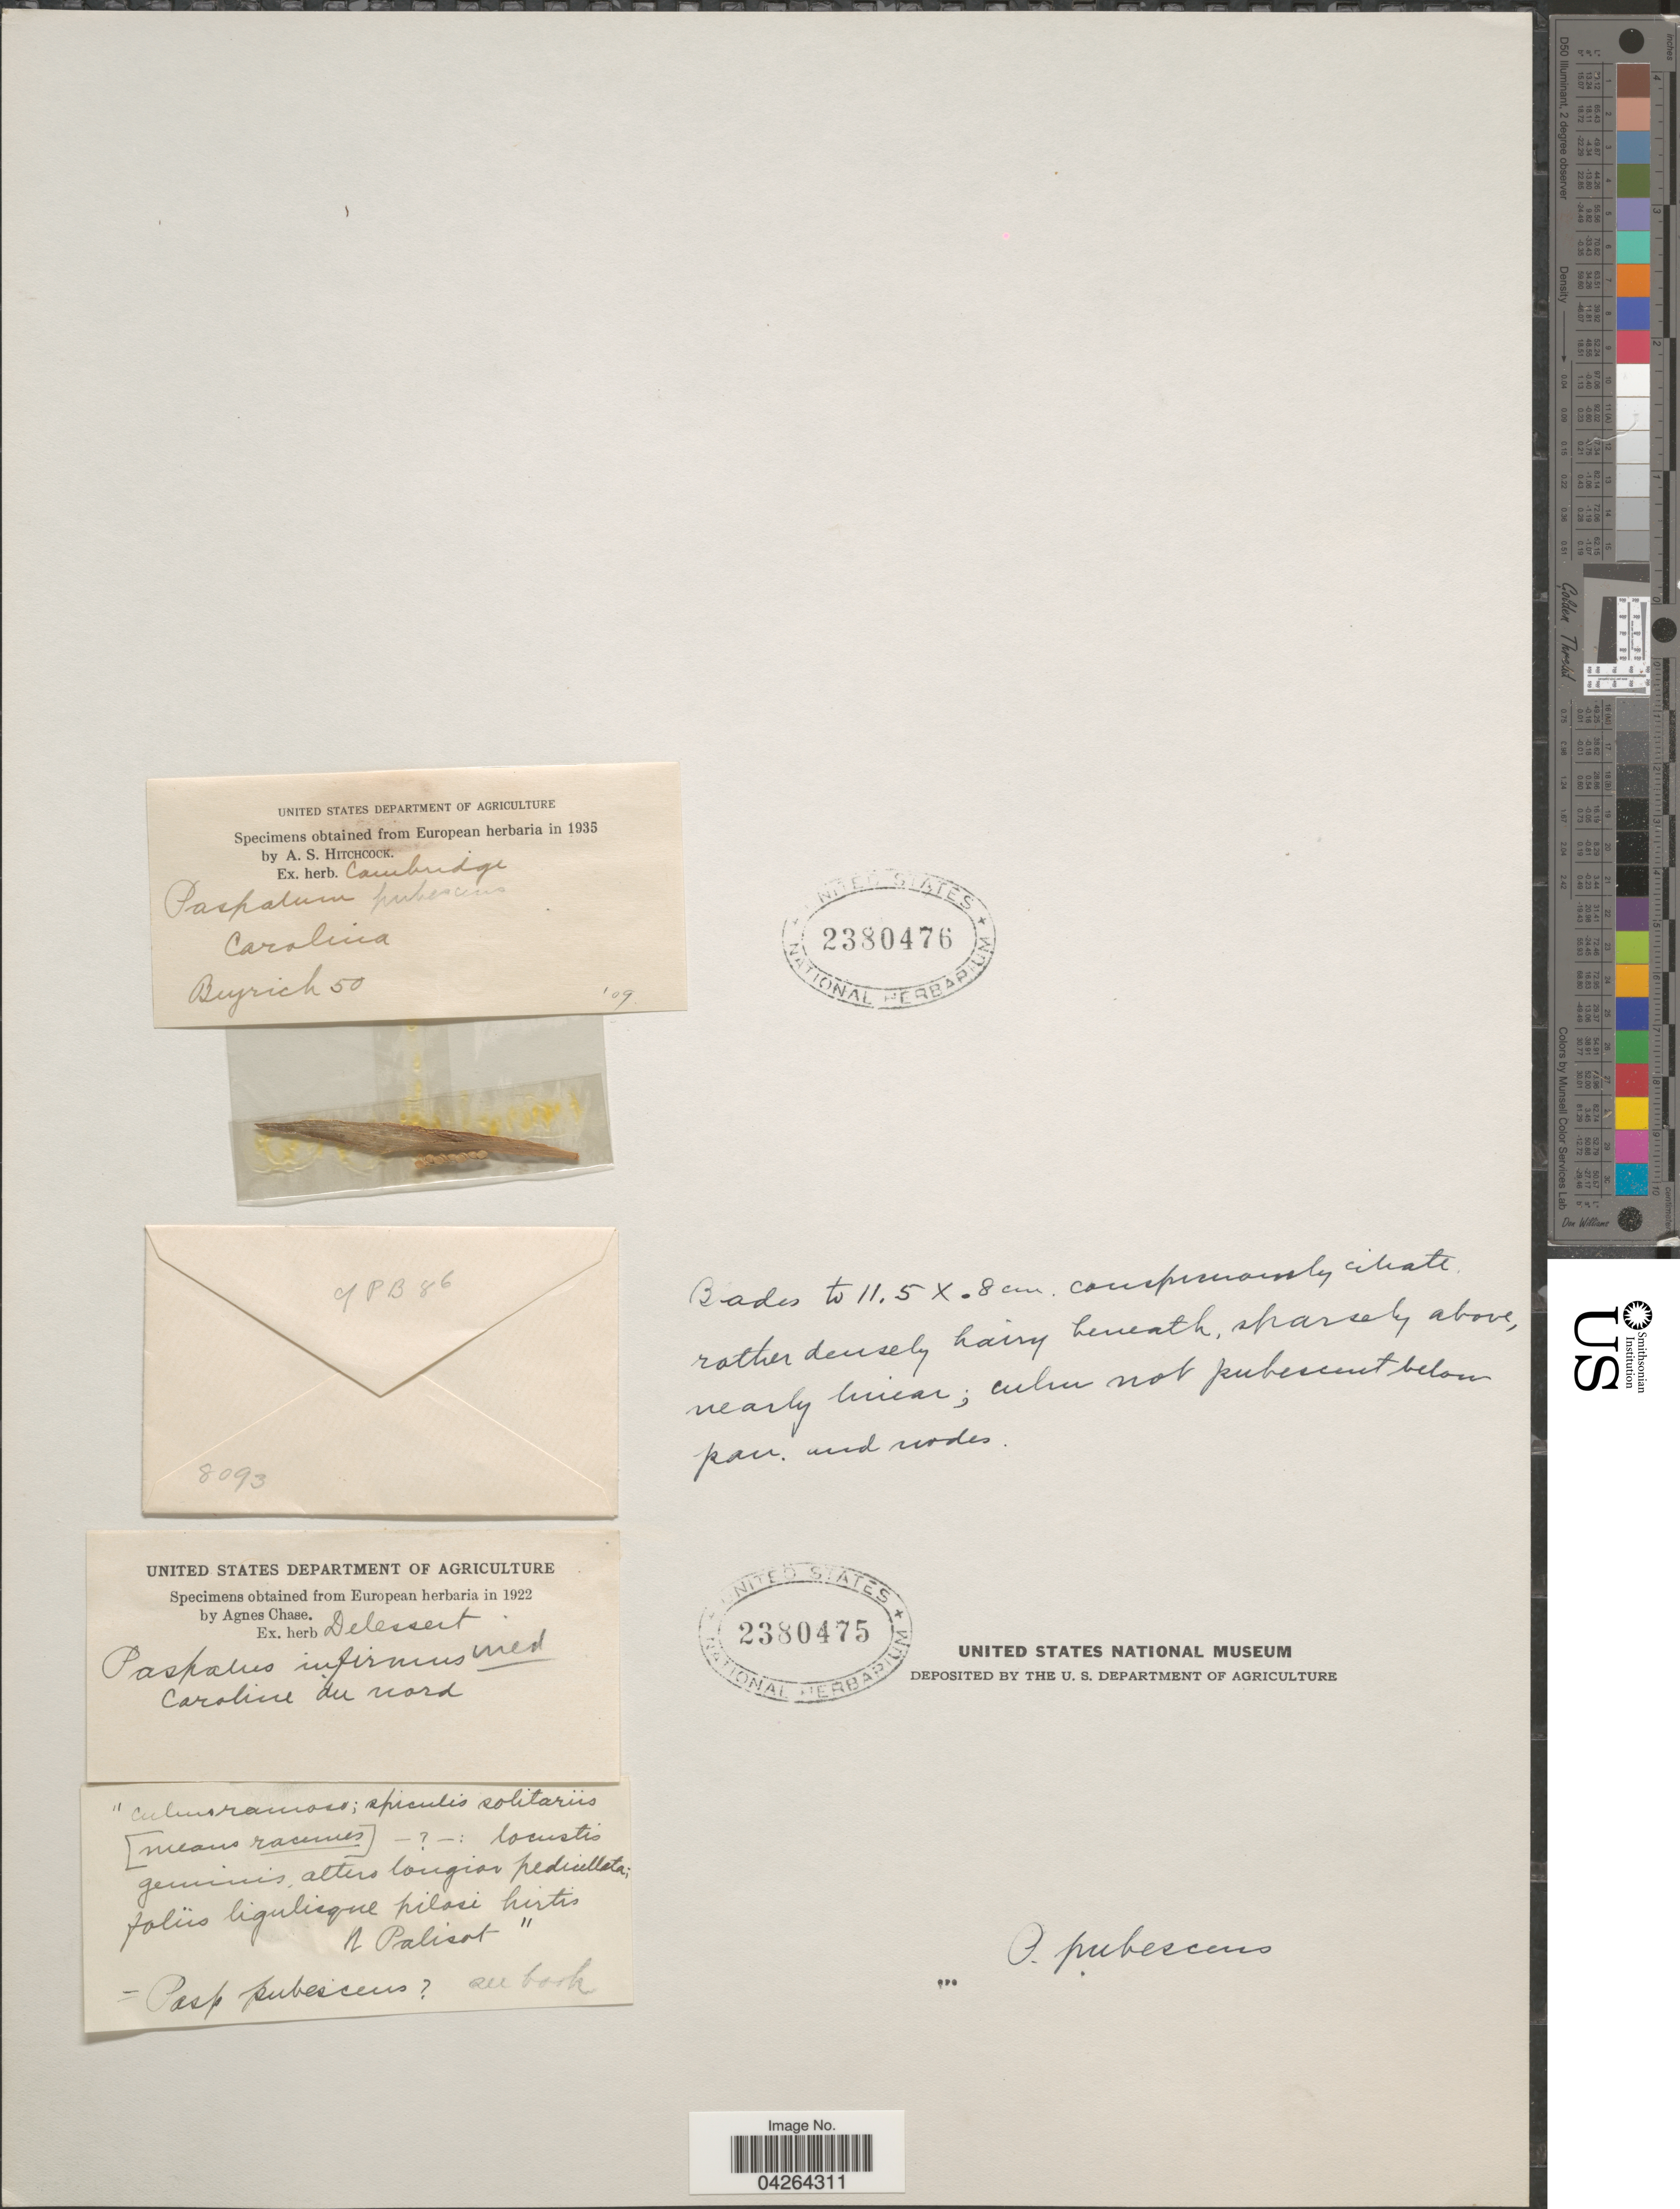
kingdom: Plantae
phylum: Tracheophyta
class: Liliopsida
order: Poales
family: Poaceae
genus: Paspalum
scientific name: Paspalum setaceum var. muhlenbergii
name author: (Nash) D.J. Banks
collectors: ex herb. Delessert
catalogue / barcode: US 2380475-2